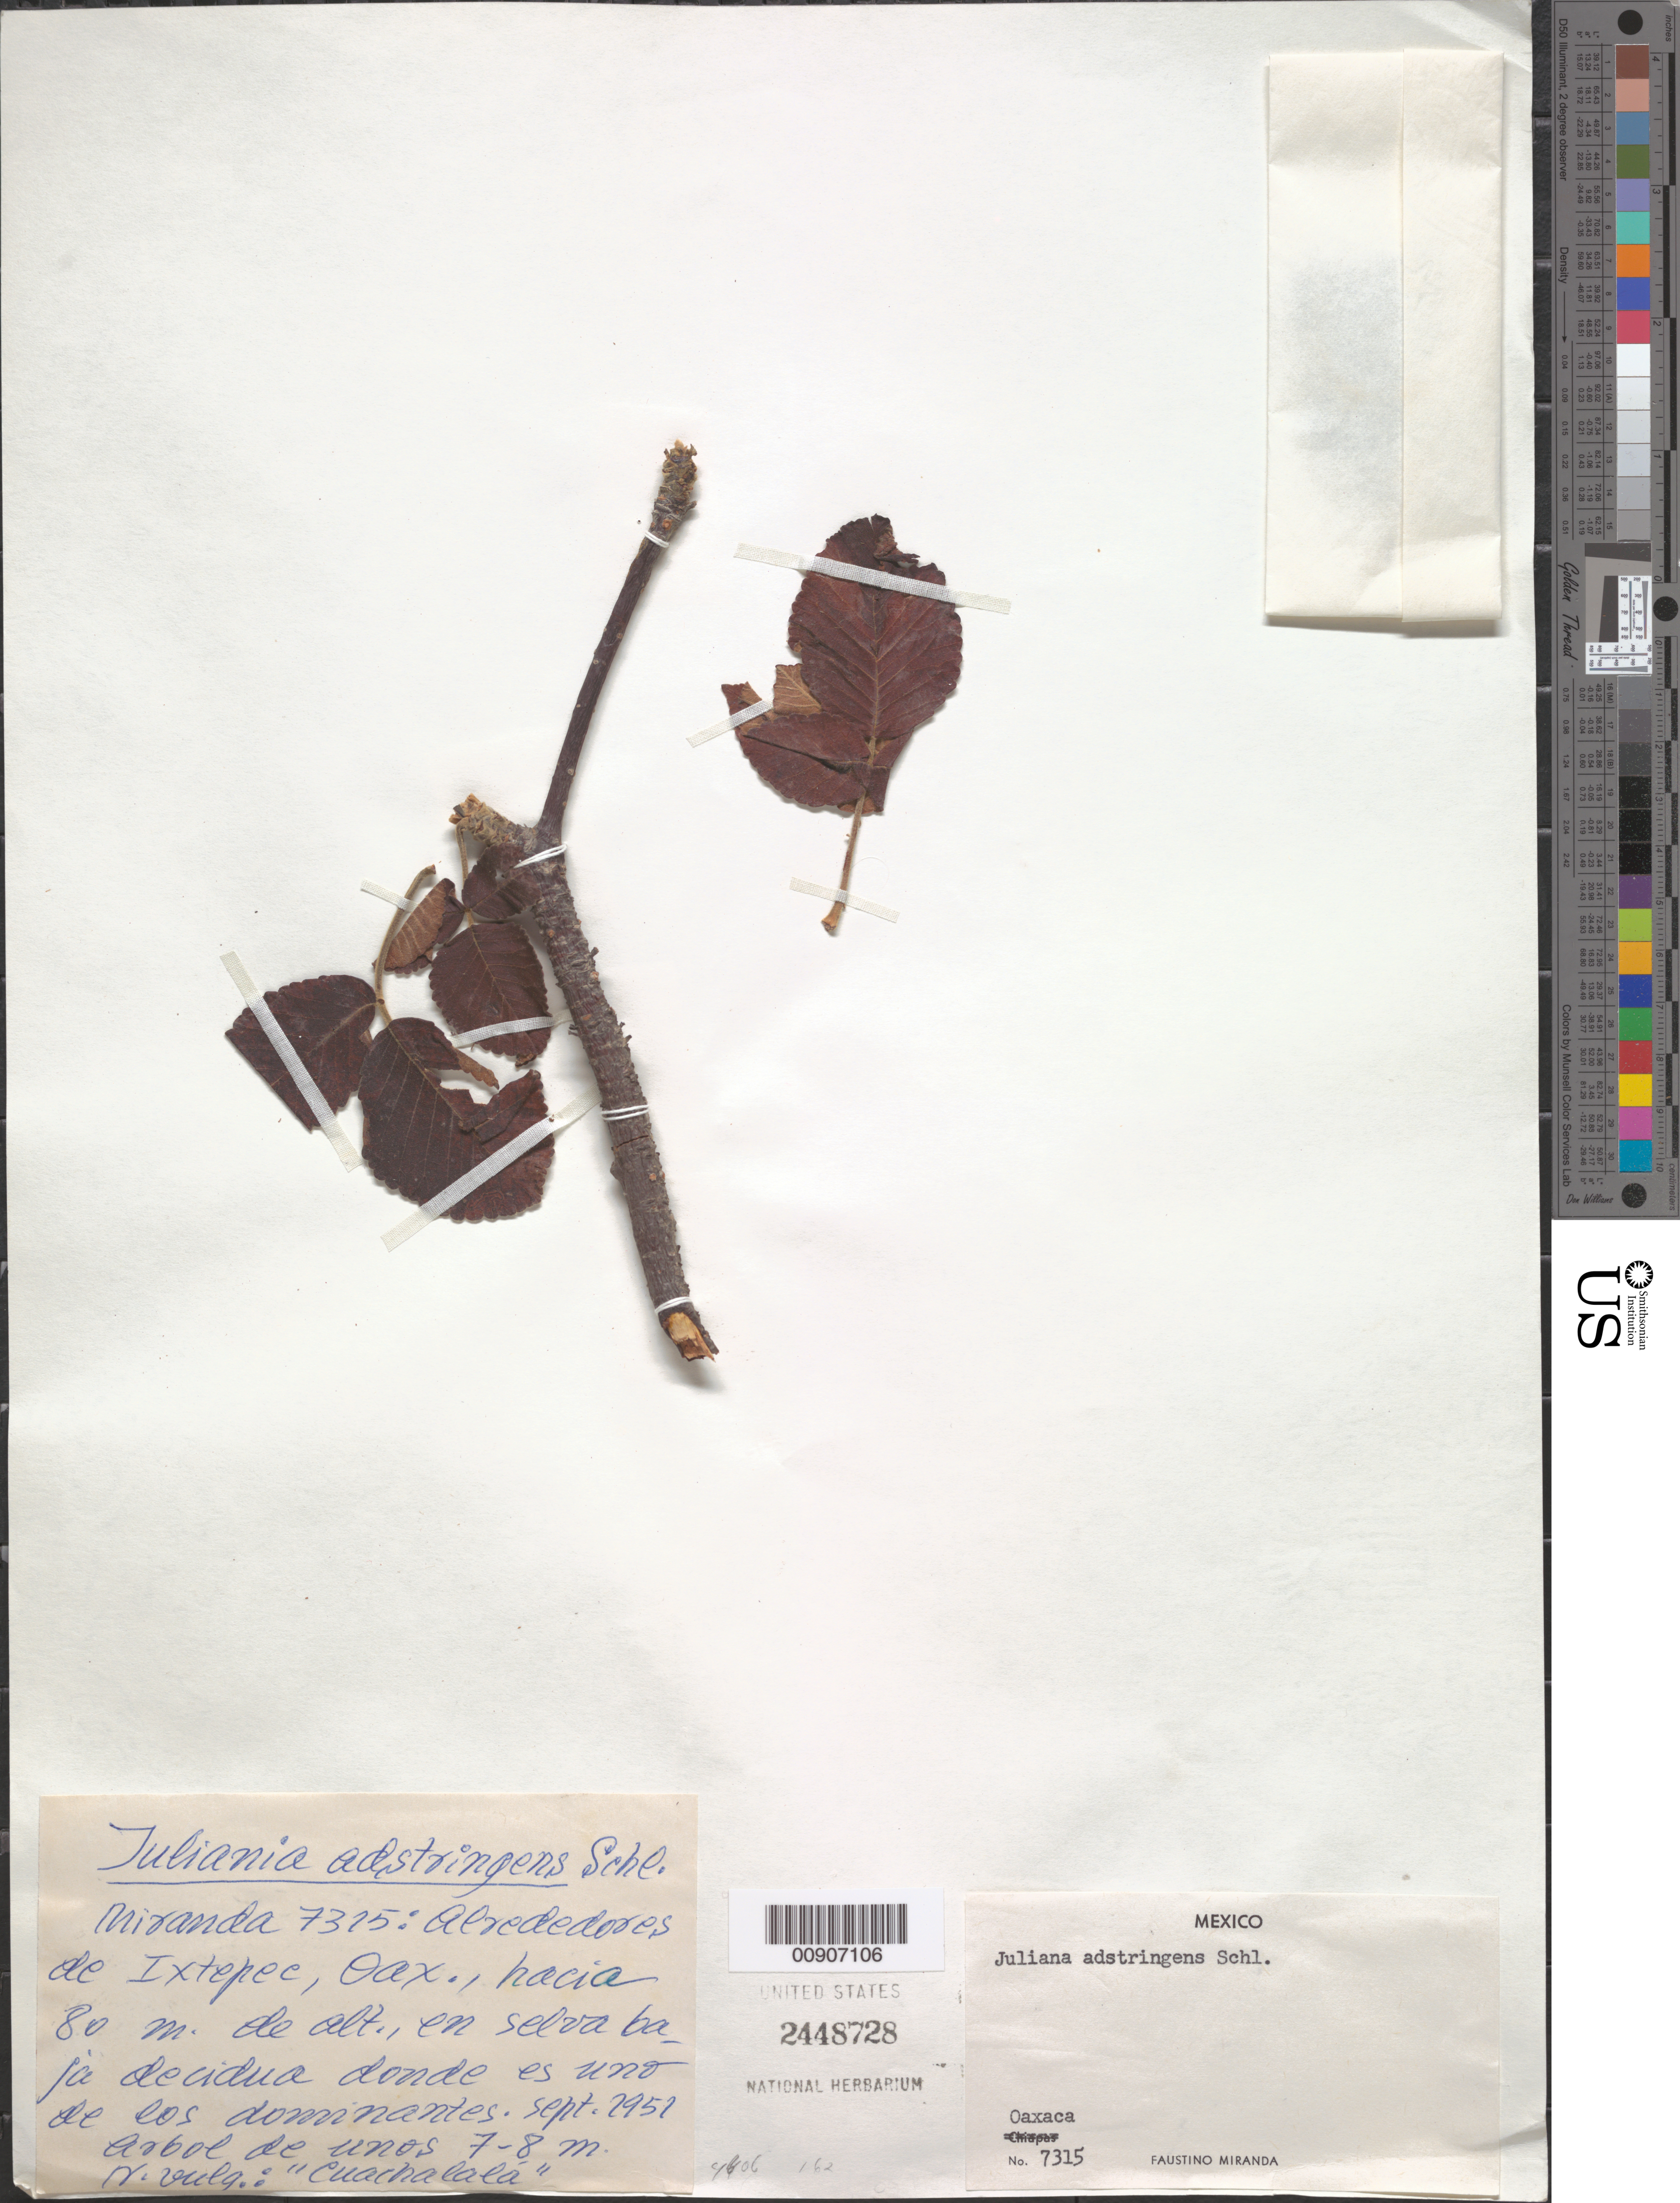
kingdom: Plantae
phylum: Tracheophyta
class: Magnoliopsida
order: Sapindales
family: Anacardiaceae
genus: Amphipterygium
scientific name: Amphipterygium adstringens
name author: (Schltdl.) Schiede ex Standl.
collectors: Miranda G., F.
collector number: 7315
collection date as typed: Sep 1951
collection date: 1951-09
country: Mexico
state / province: Oaxaca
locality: Alrededores de Ixtepec, Oaxaca.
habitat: En selva baja decidua donde es uno de los dominantes.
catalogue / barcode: US 2448728